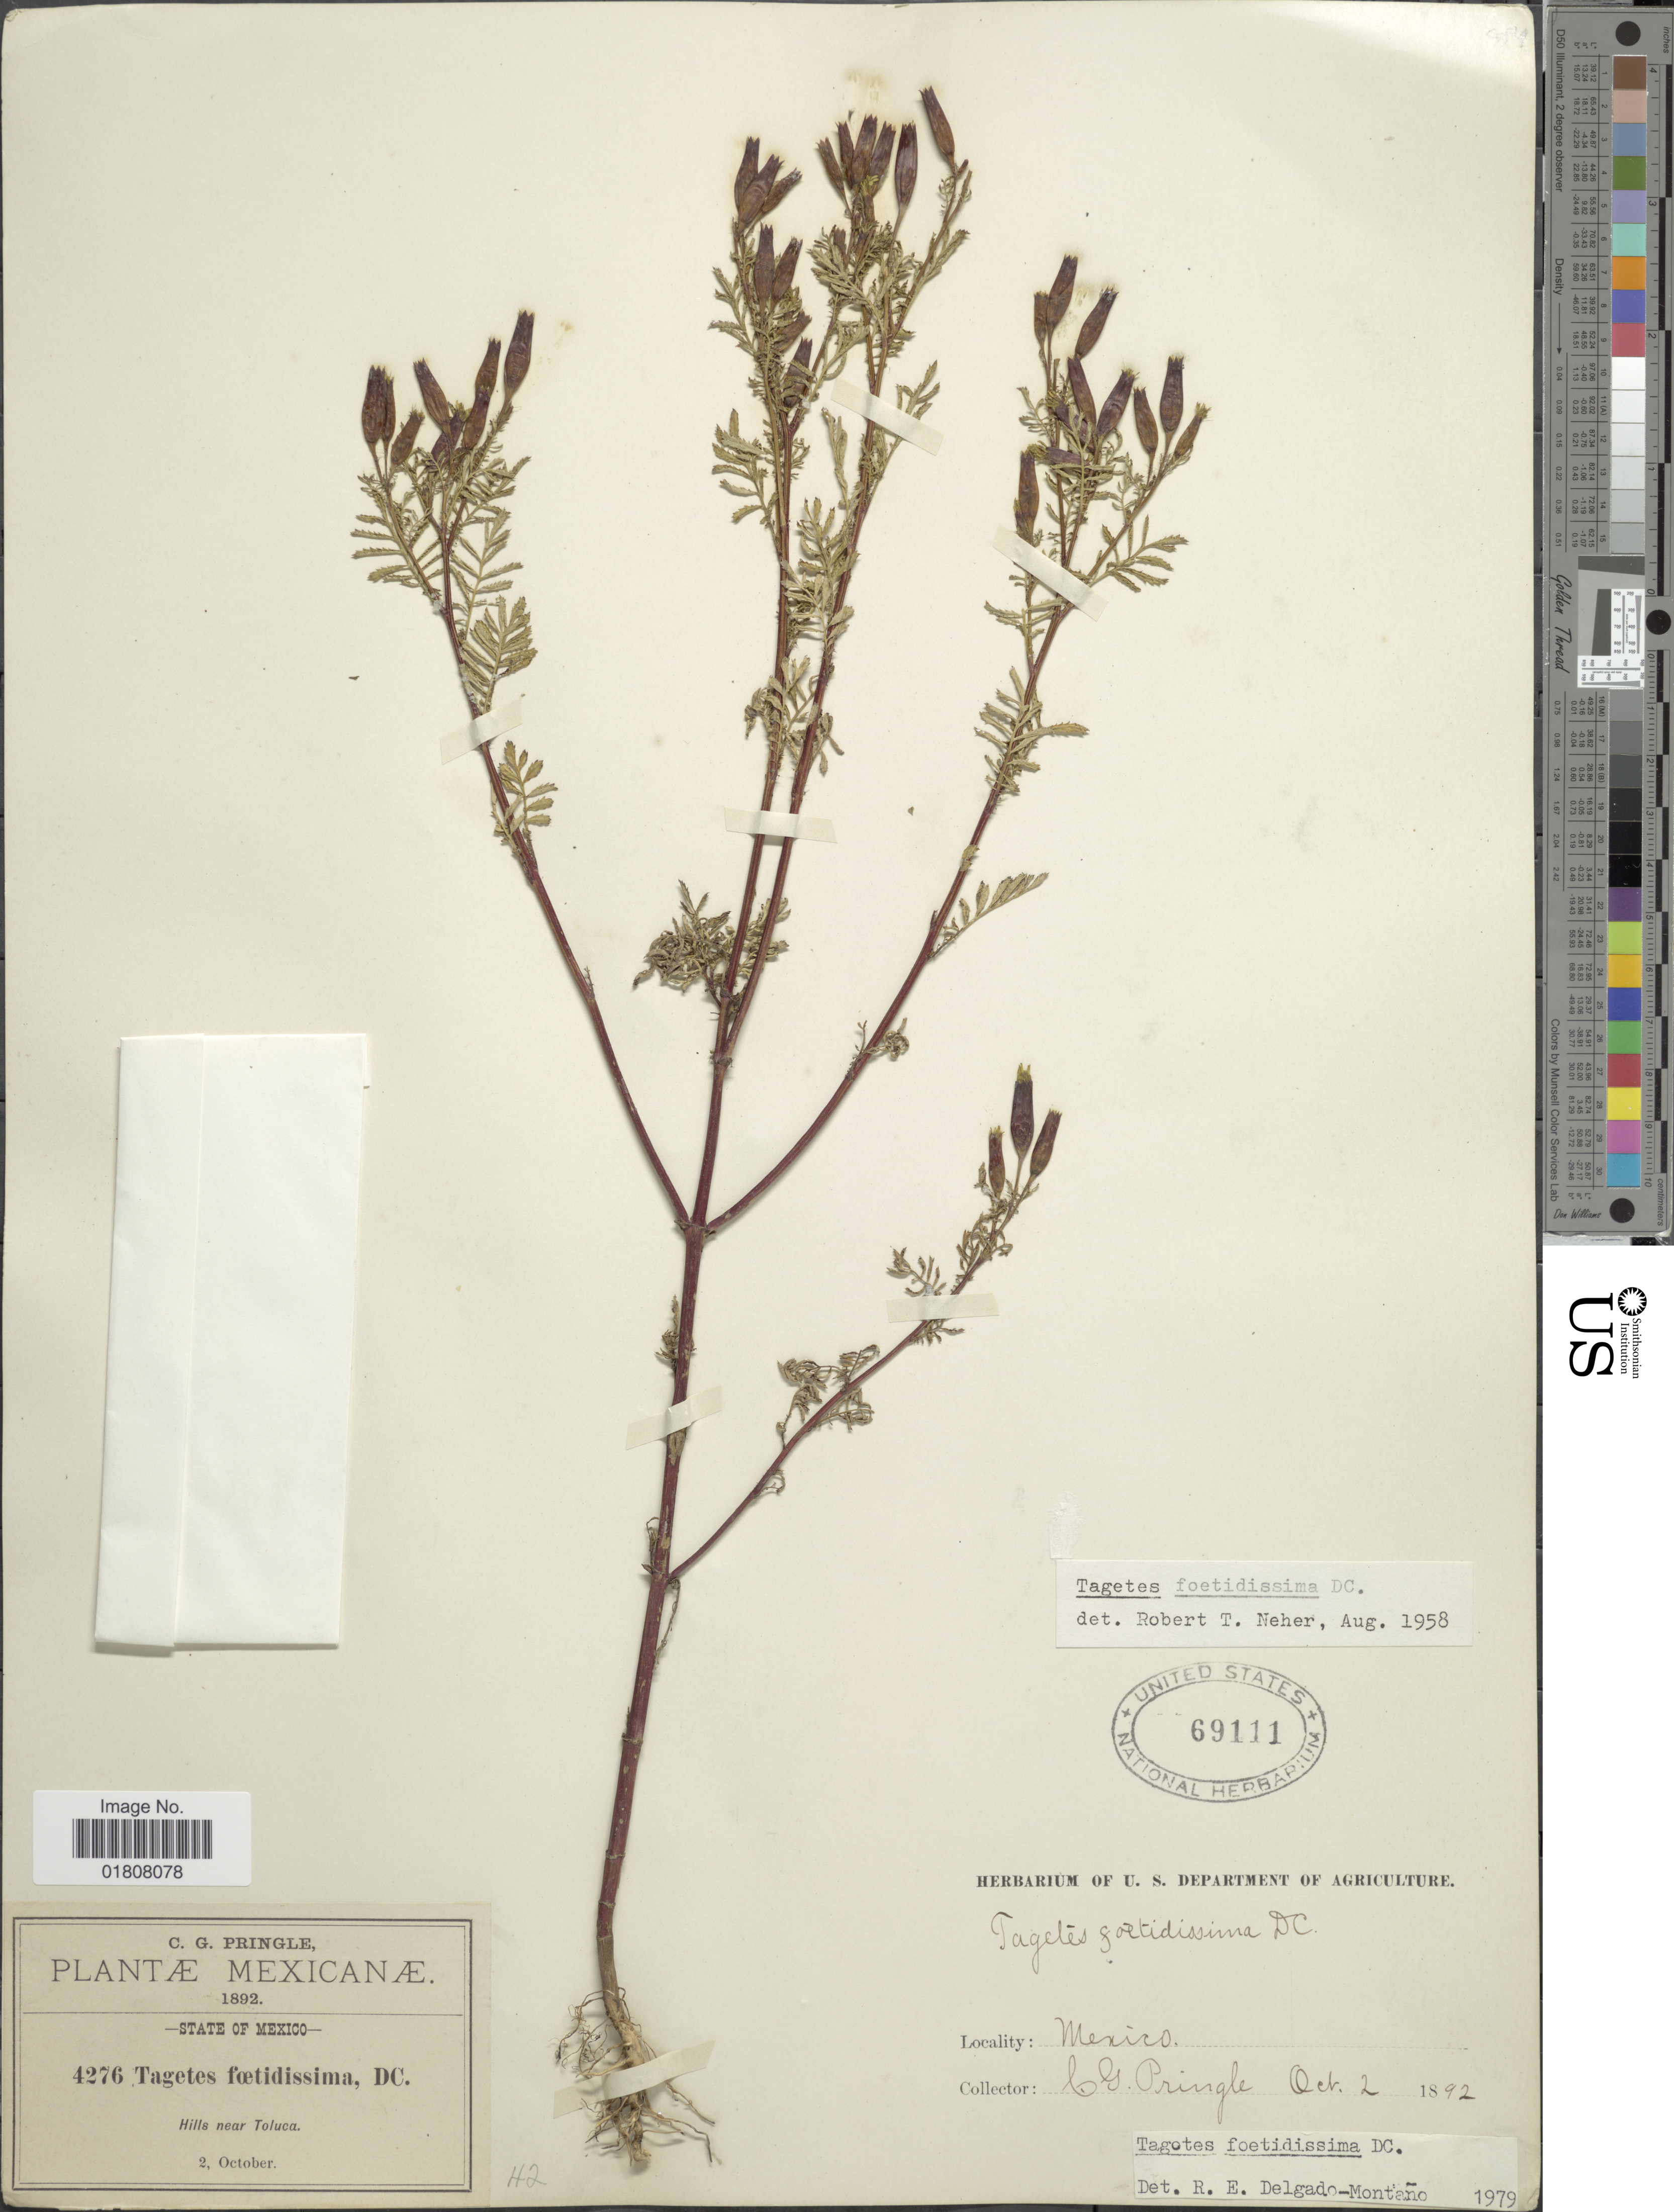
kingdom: Plantae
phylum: Tracheophyta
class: Magnoliopsida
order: Asterales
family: Asteraceae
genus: Tagetes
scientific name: Tagetes foetidissima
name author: DC.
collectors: C. G. Pringle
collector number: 4276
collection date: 1892-10-02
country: Mexico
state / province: México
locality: Hills near Toluca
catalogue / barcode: US 69111